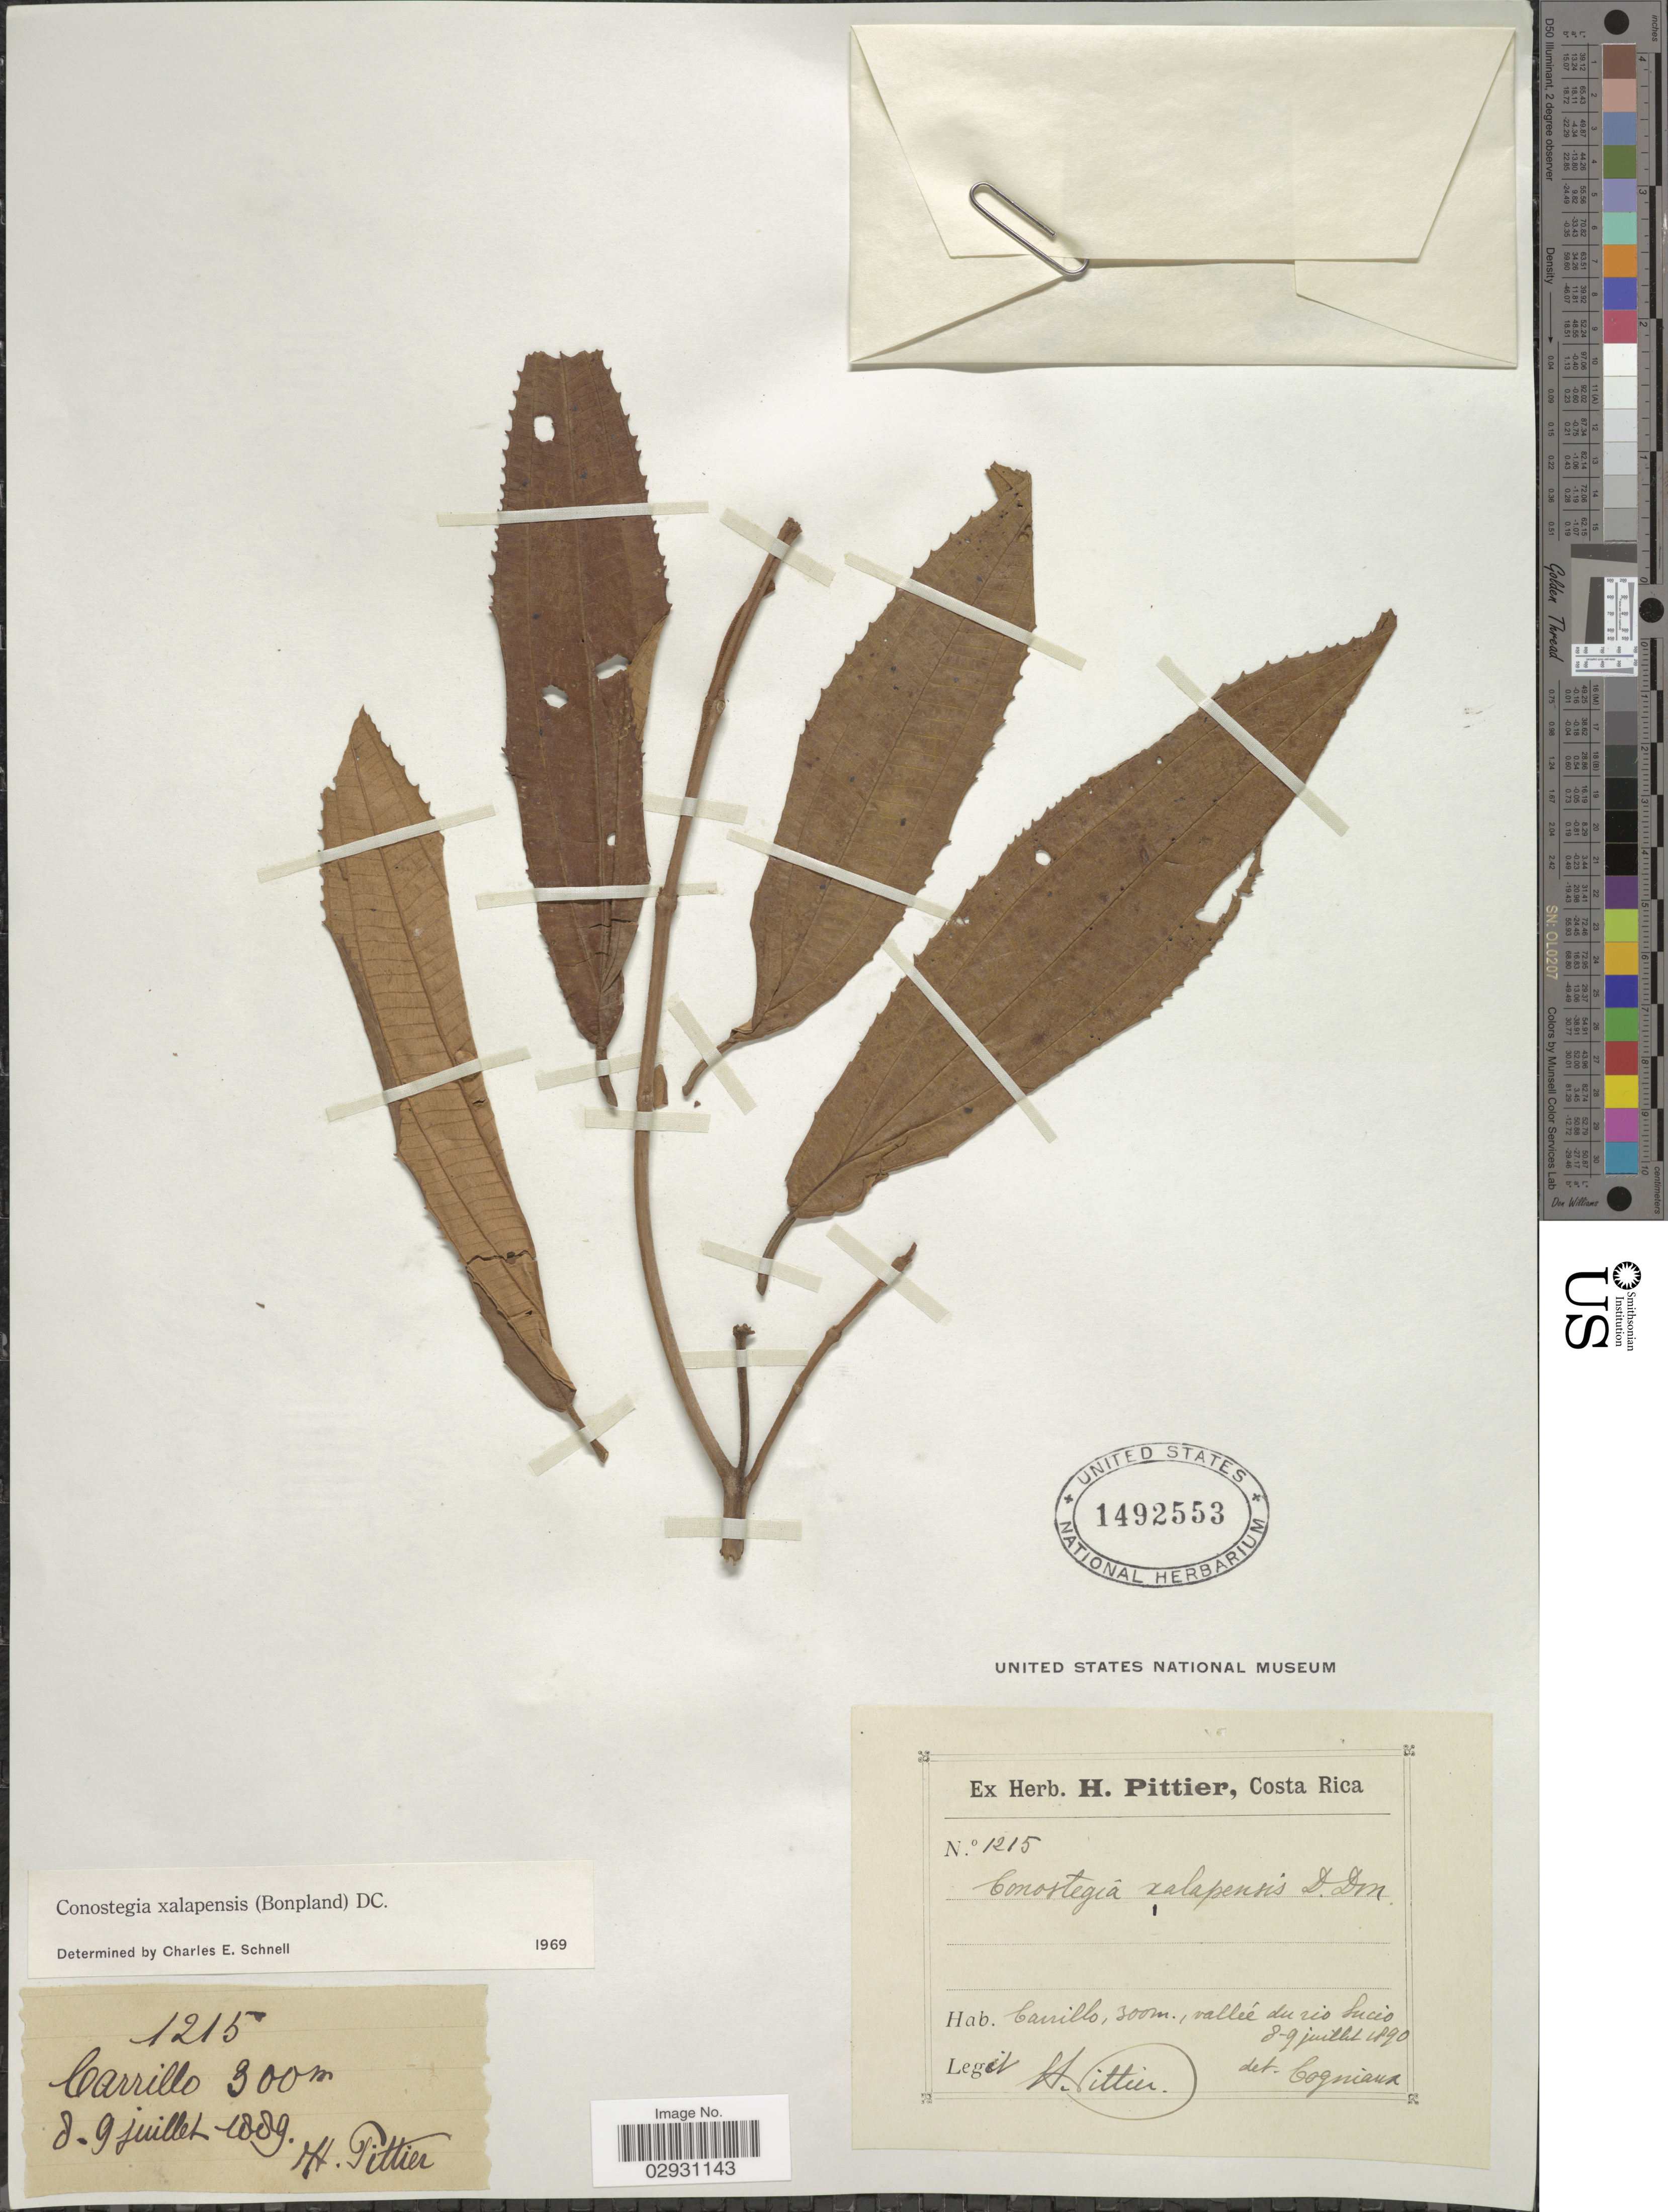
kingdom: Plantae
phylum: Tracheophyta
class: Magnoliopsida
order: Myrtales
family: Melastomataceae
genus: Conostegia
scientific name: Conostegia quadrangularis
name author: Schltdl. ex Steud.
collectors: H. F. Pittier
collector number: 1215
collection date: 1890-07-08/1890-07-09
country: Costa Rica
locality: Carrillo, vallée du río Sucio [valley of Sucio River]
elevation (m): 300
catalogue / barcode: US 1492553